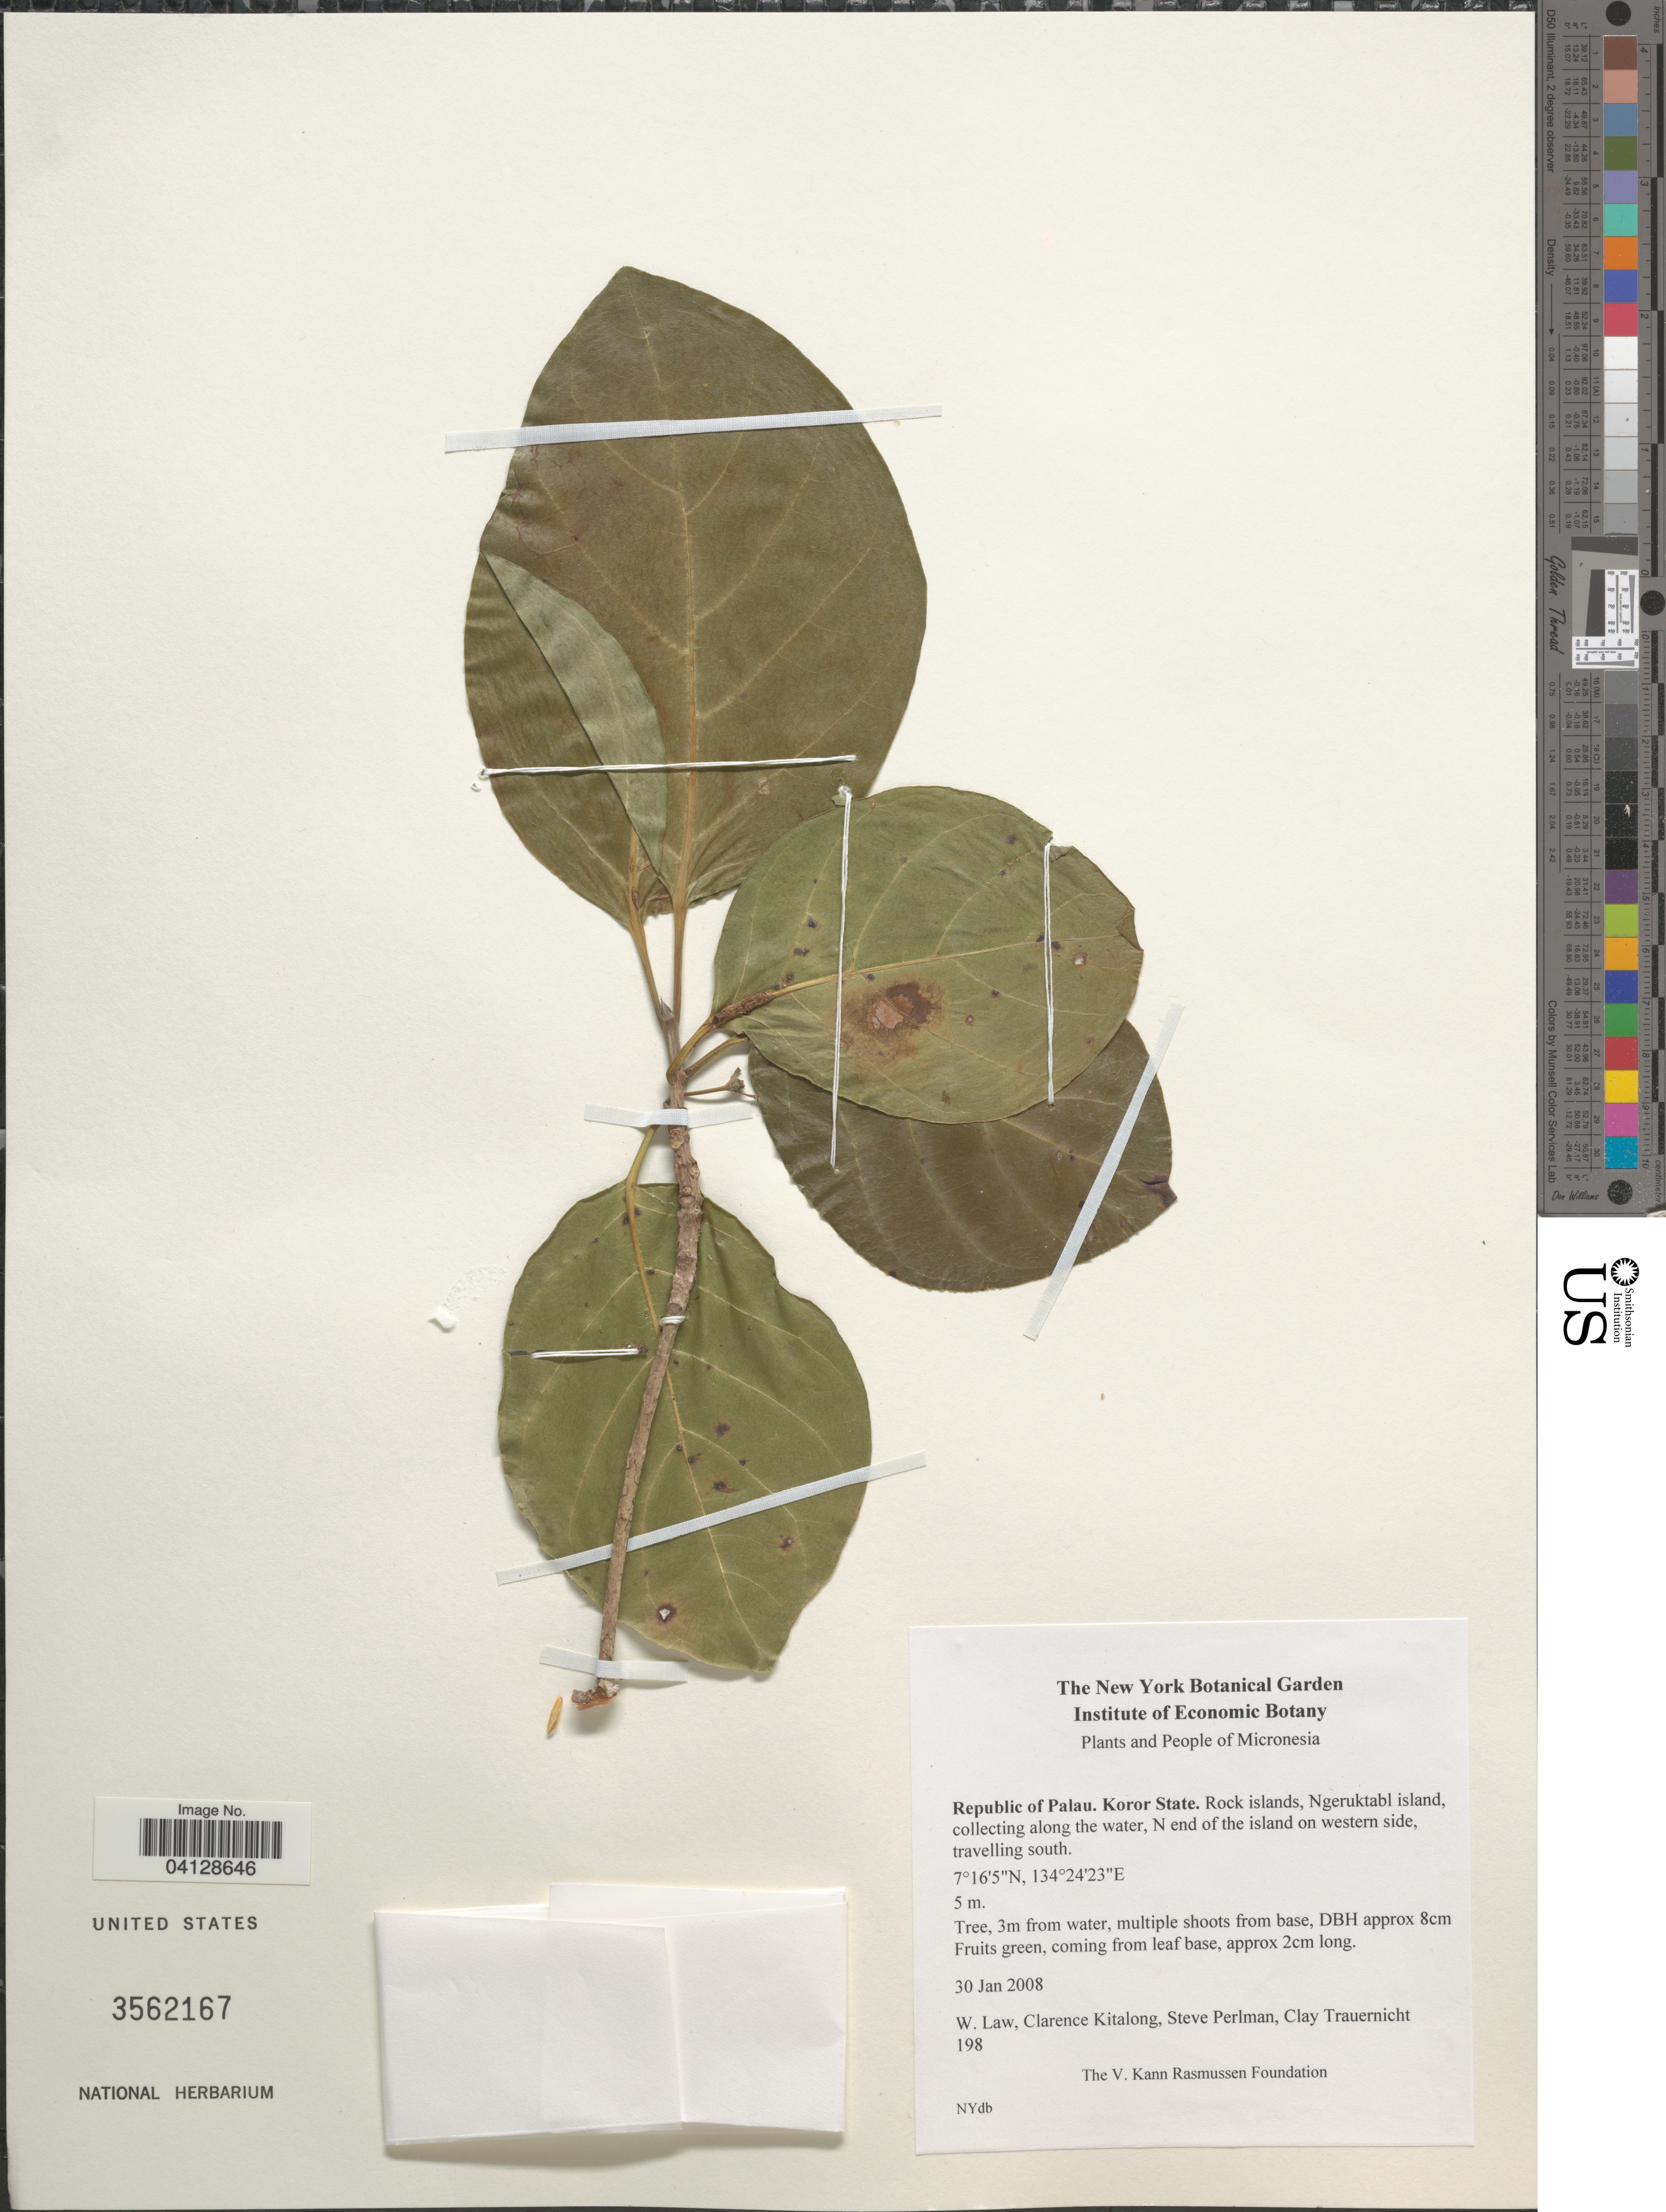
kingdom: Plantae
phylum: Tracheophyta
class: Magnoliopsida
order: Gentianales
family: Rubiaceae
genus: Timonius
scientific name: Timonius subauritus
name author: Valeton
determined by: Lorence, David H., (PTBG), National Tropical Botanical Garden (UNITED STATES)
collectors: W. Law, C. Kitalong, S. Perlman & C. Trauernicht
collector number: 198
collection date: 2008-01-30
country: Palau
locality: Micronesia. Republic of Palau. Koror State. Rock islands, Ngeruktabl island, collecting along the water, N end of he island on western side, travelling south.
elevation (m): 5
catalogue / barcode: US 3562167